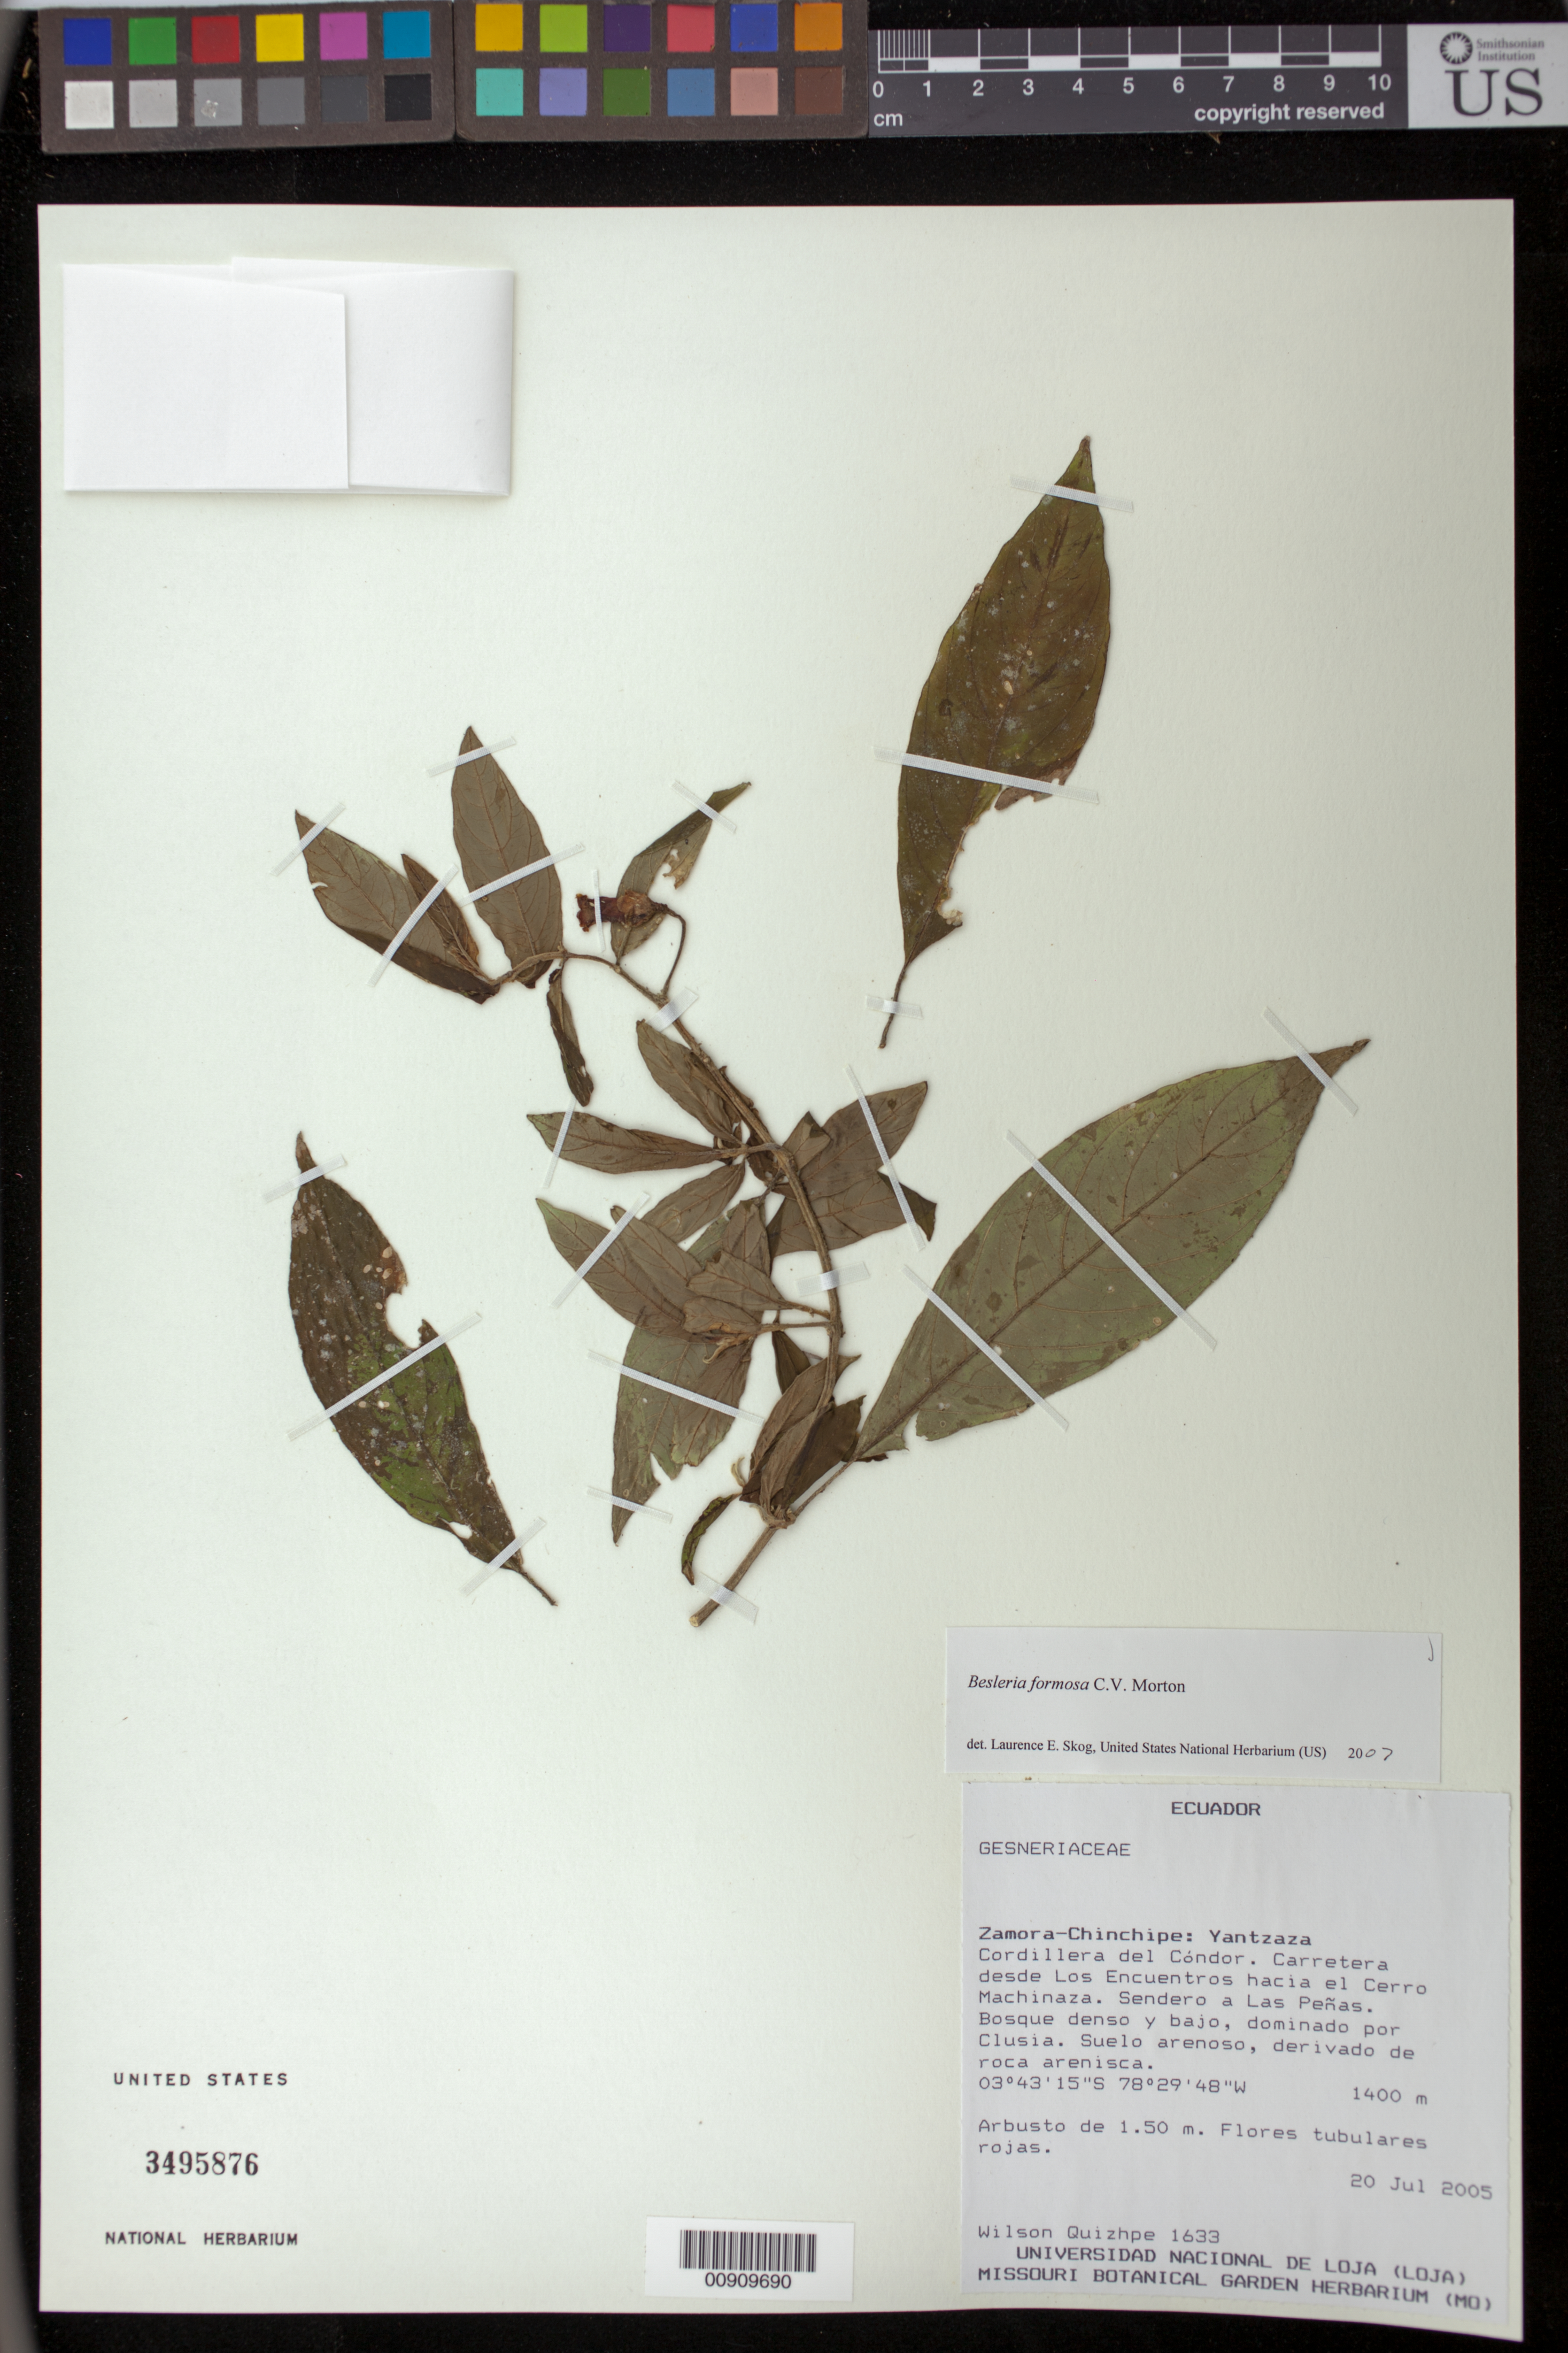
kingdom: Plantae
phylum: Tracheophyta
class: Magnoliopsida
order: Lamiales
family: Gesneriaceae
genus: Besleria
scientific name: Besleria amabilis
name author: C.V. Morton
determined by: Skog, Laurence E.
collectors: W. Quizhpe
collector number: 1633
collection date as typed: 20 Jul 2005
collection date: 2005-07-20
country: Ecuador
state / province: Zamora-Chinchipe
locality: Zamora-Chinchipe: Yantzaza. Cordillera del Cóndor. Carretera desde Los Encuentros hacia el Cerro Machinaza. Sendero a Las Peñas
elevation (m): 1400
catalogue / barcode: US 3495876